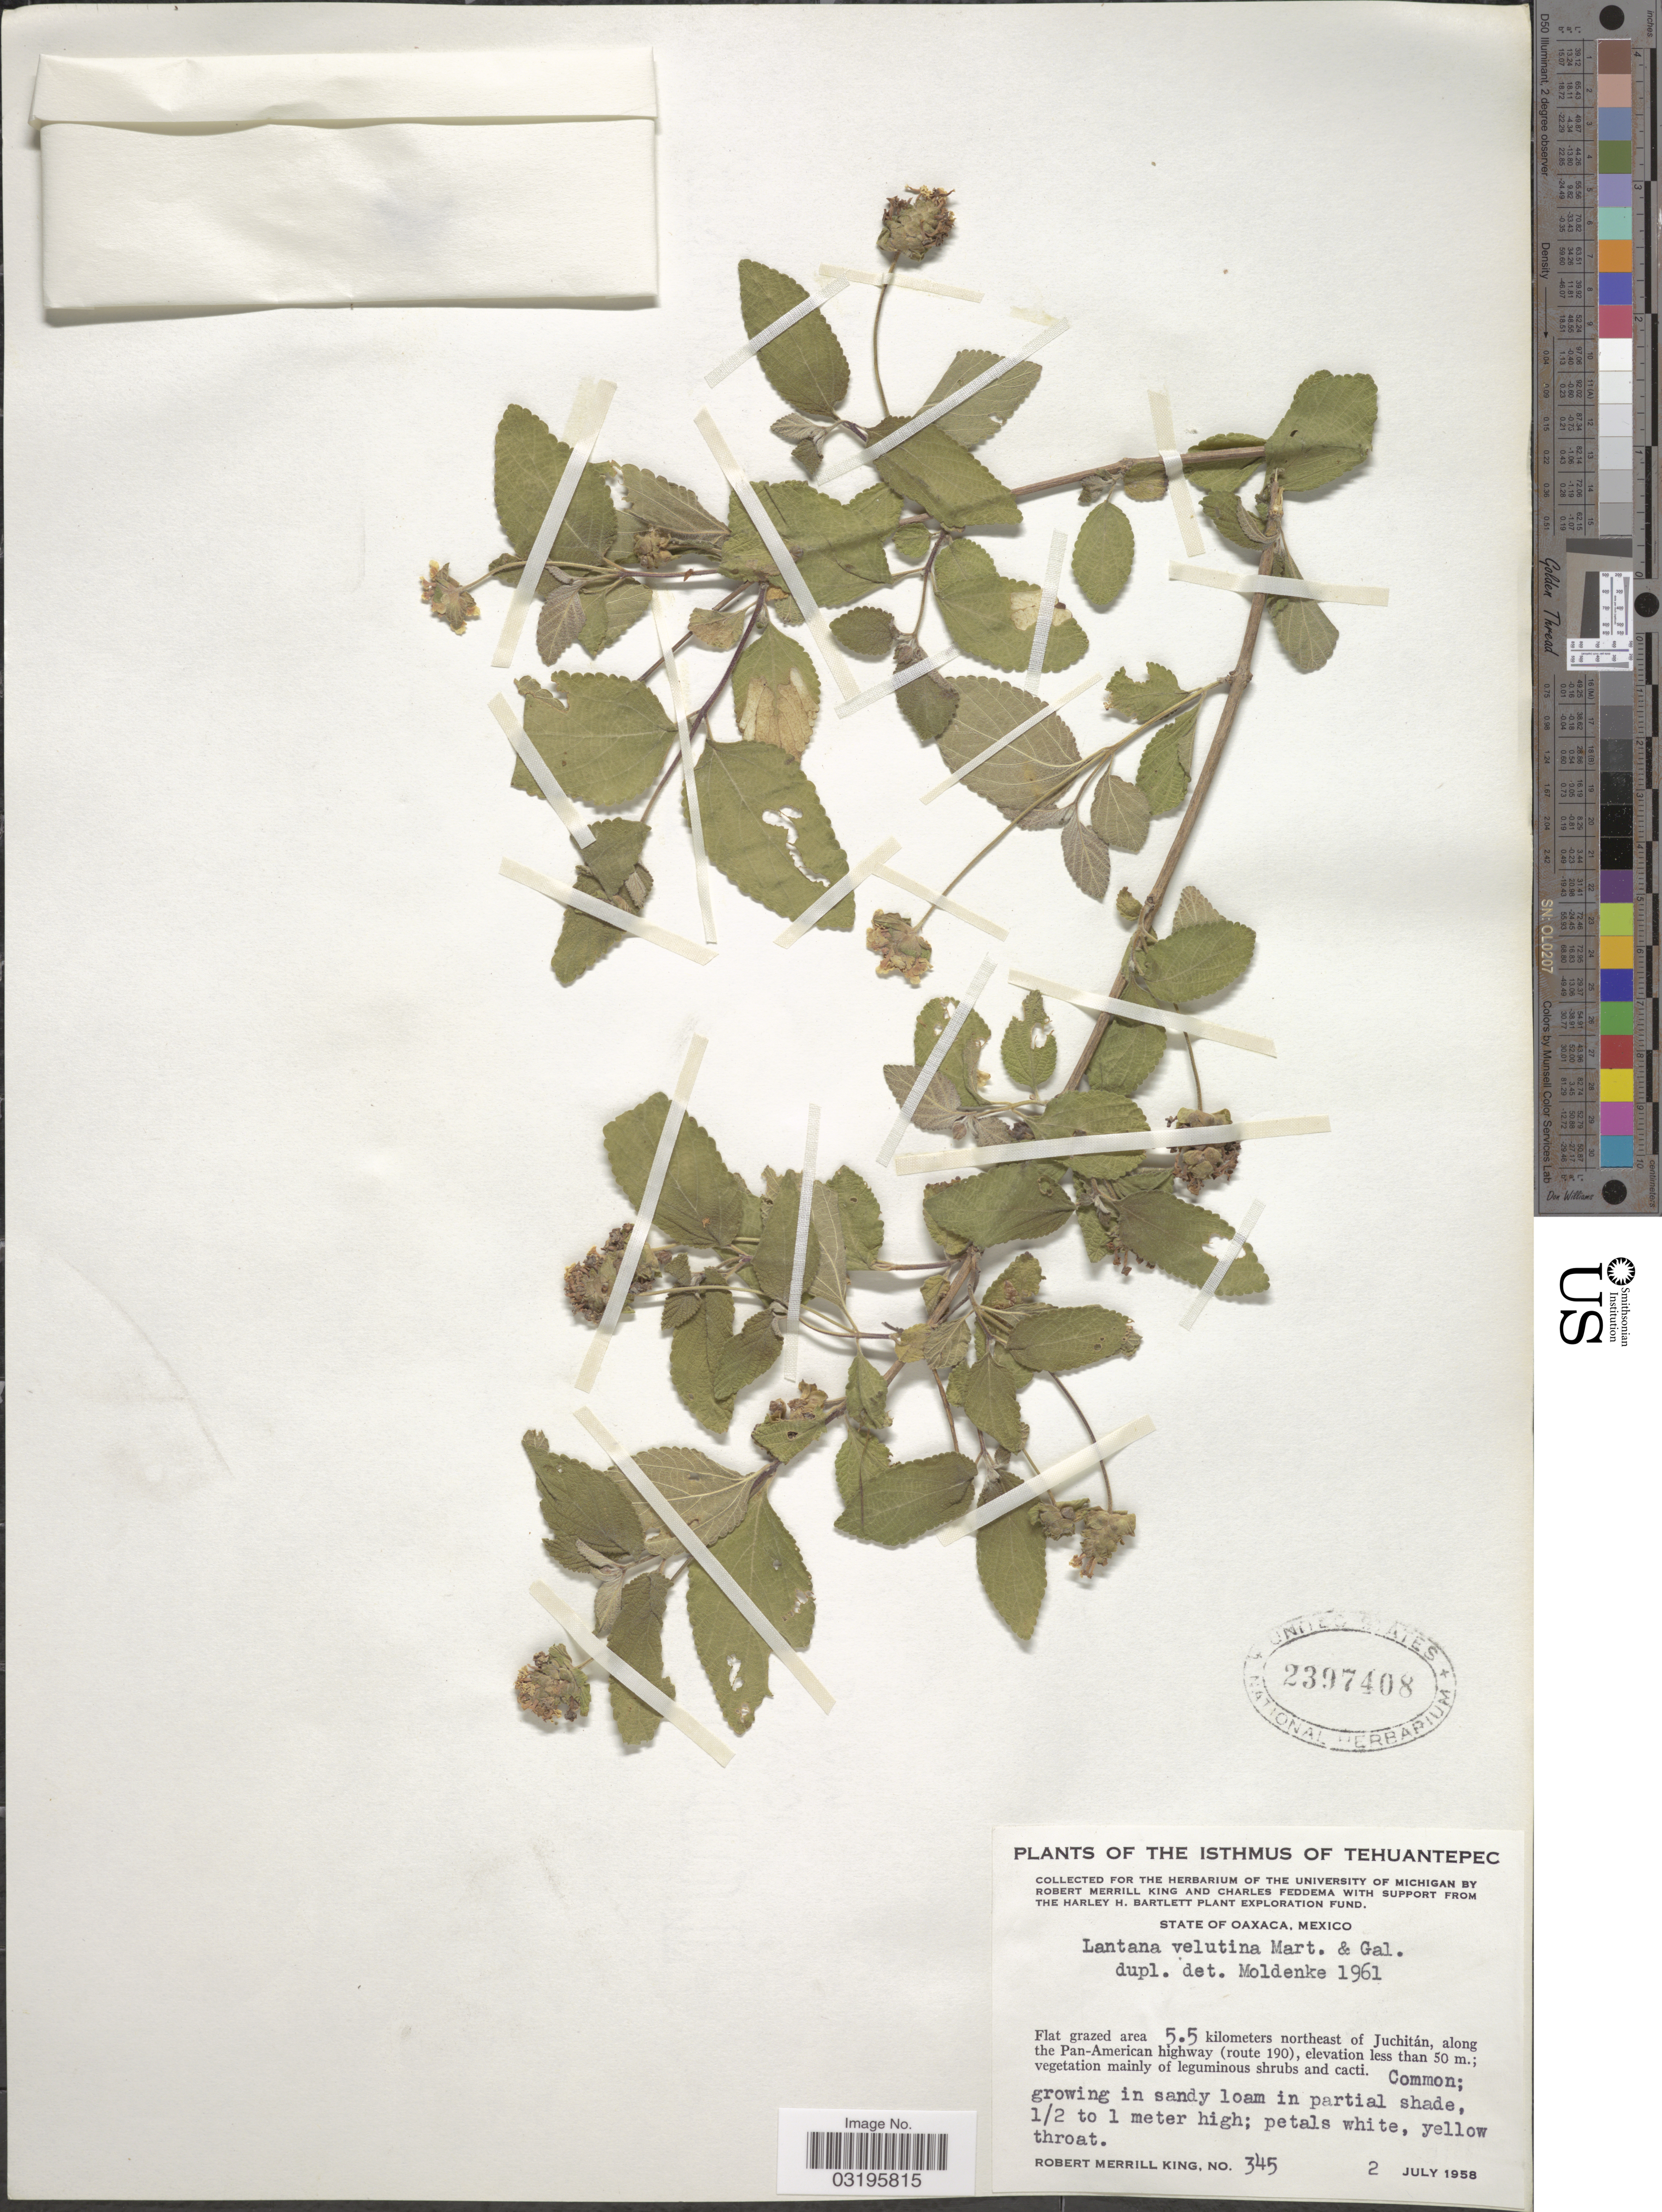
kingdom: Plantae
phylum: Tracheophyta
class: Magnoliopsida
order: Lamiales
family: Verbenaceae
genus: Lantana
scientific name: Lantana velutina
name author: M. Martens & Galeotti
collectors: R. M. King & C. Feddema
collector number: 345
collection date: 1958-07-02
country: Mexico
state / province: Oaxaca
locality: Isthmus of Tehuantepec. Flat grazed area 5.5 kilometers northeast of Juchitán, along the Pan-American highway (route 190).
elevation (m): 50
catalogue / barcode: US 2397408